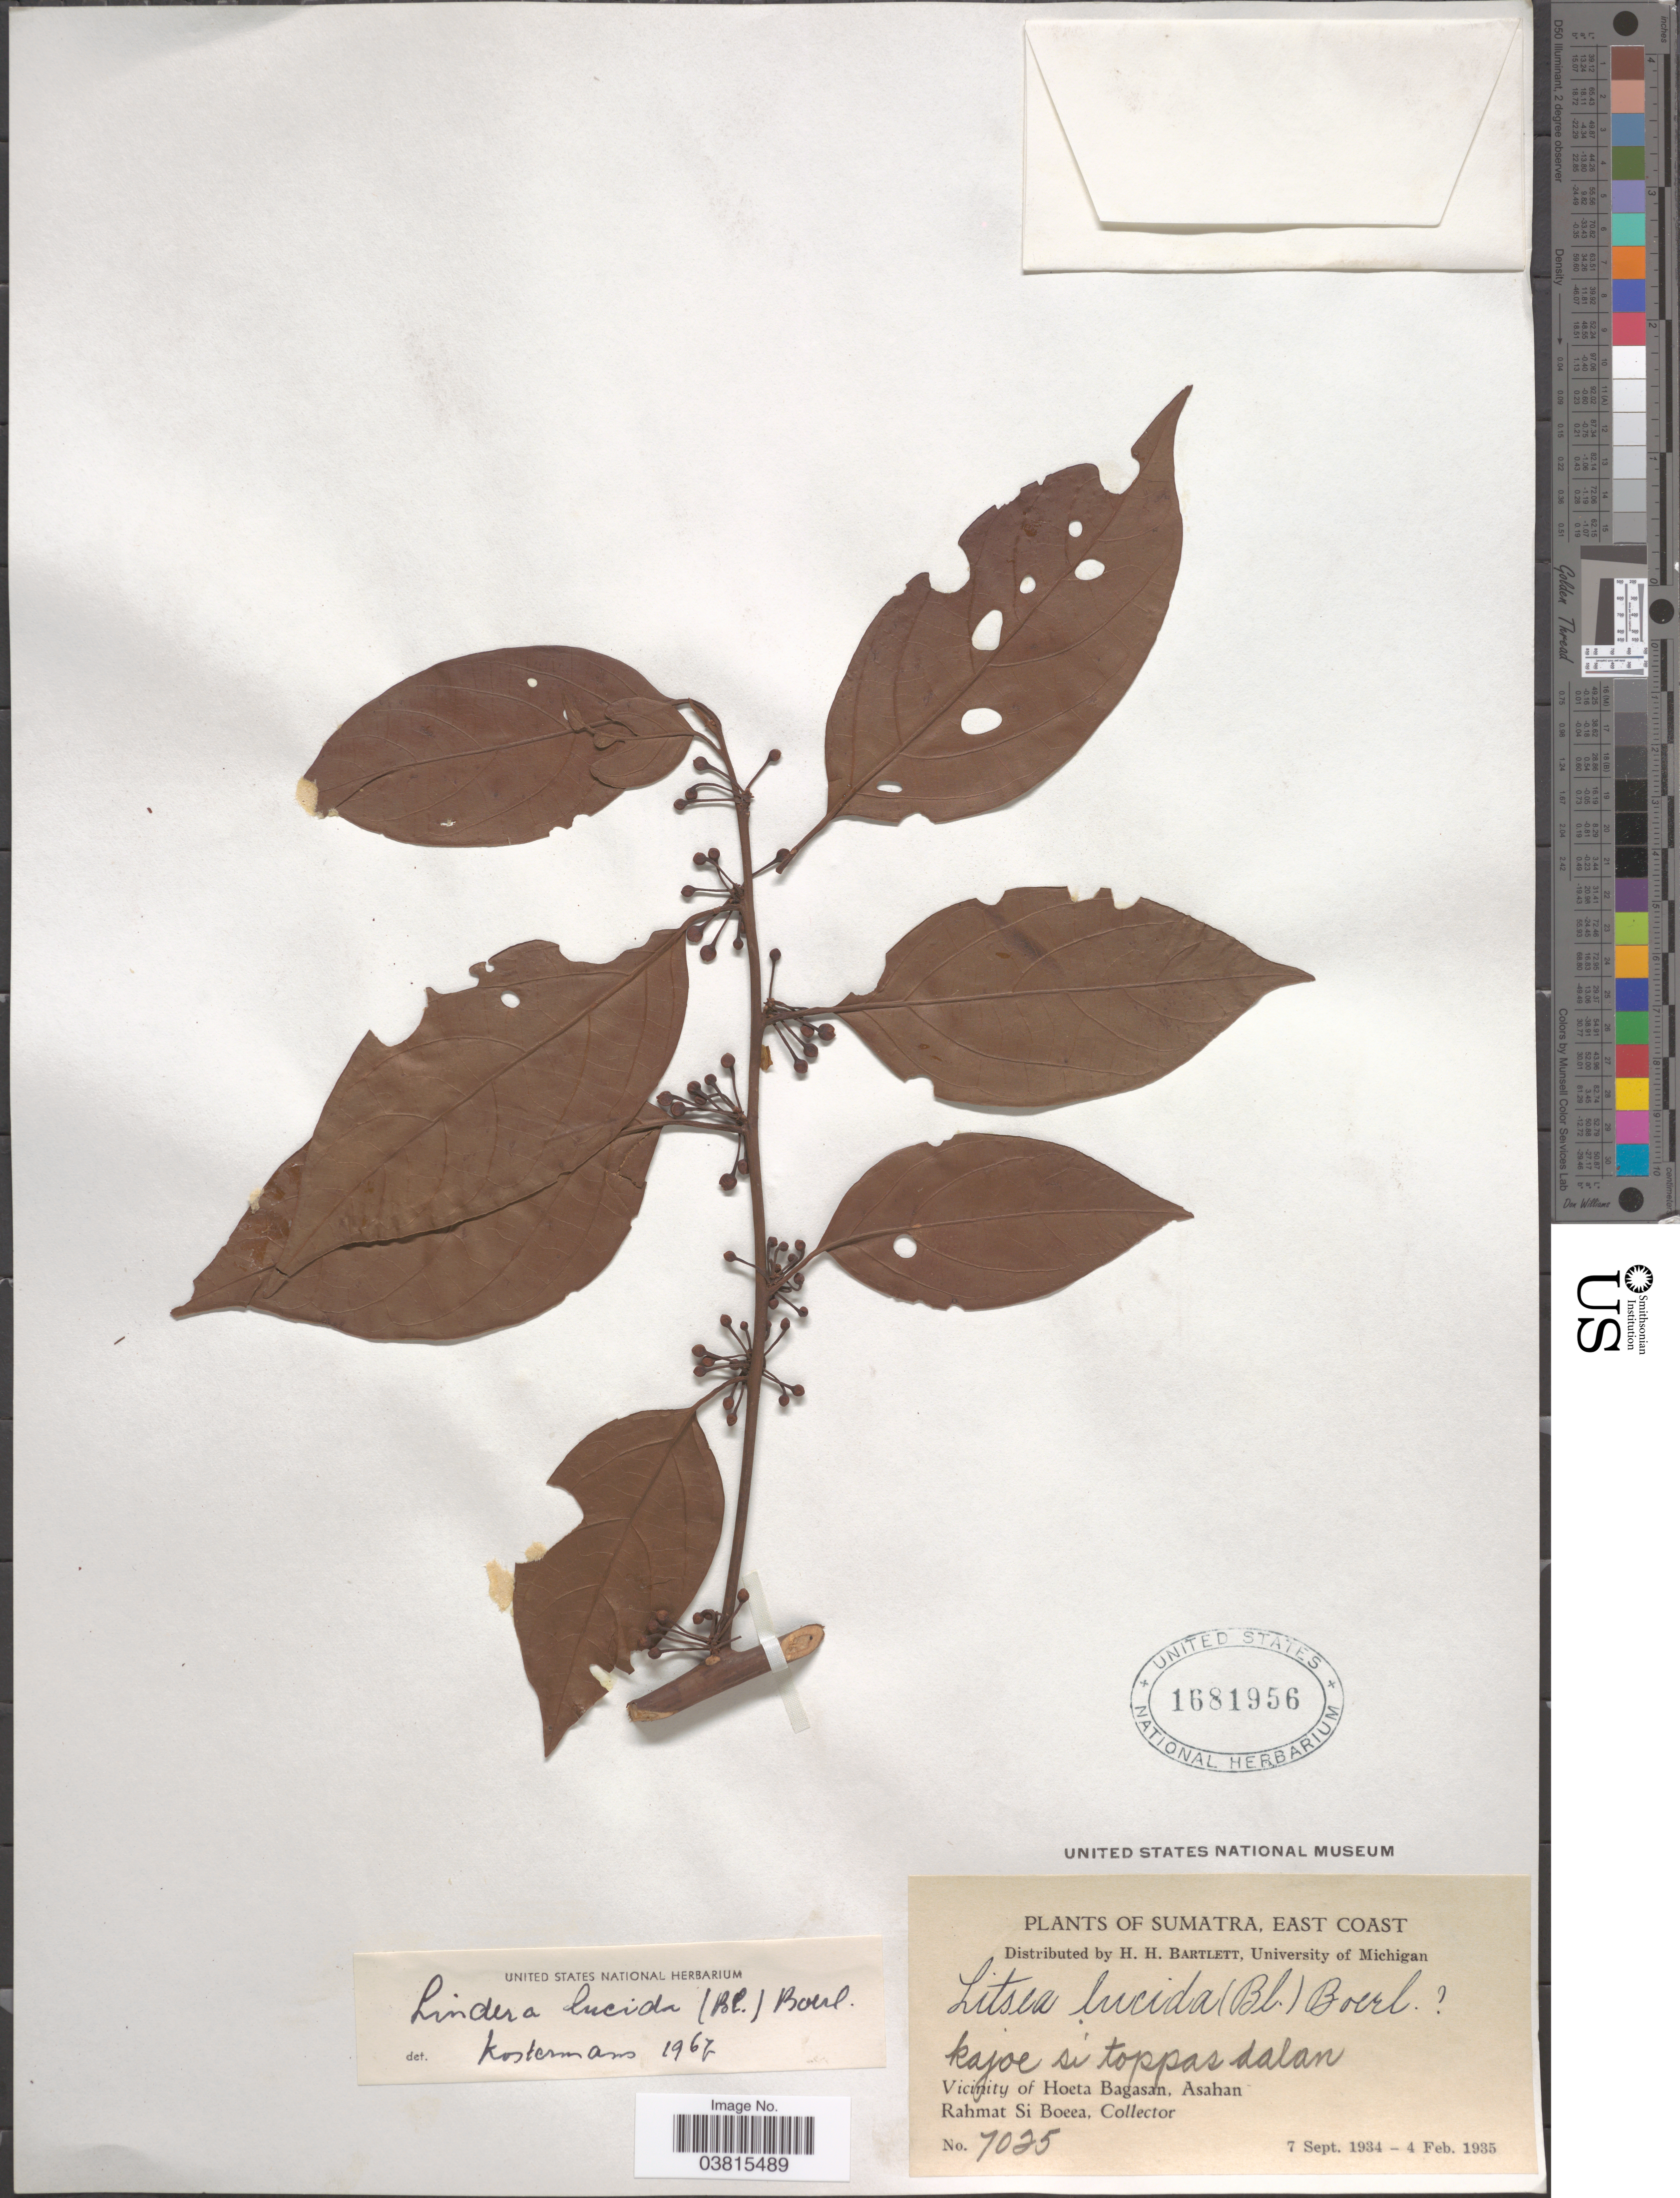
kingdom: Plantae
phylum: Tracheophyta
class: Magnoliopsida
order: Laurales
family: Lauraceae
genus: Lindera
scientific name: Lindera lucida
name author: (Blume) Boerl.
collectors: Rahmat Si Boeea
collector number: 7025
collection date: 1934-09-07/1935-02-04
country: Indonesia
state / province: Sumatra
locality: East Coast. Vicinity of Hoeta Bagasan, Asahan.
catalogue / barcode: US 1681956